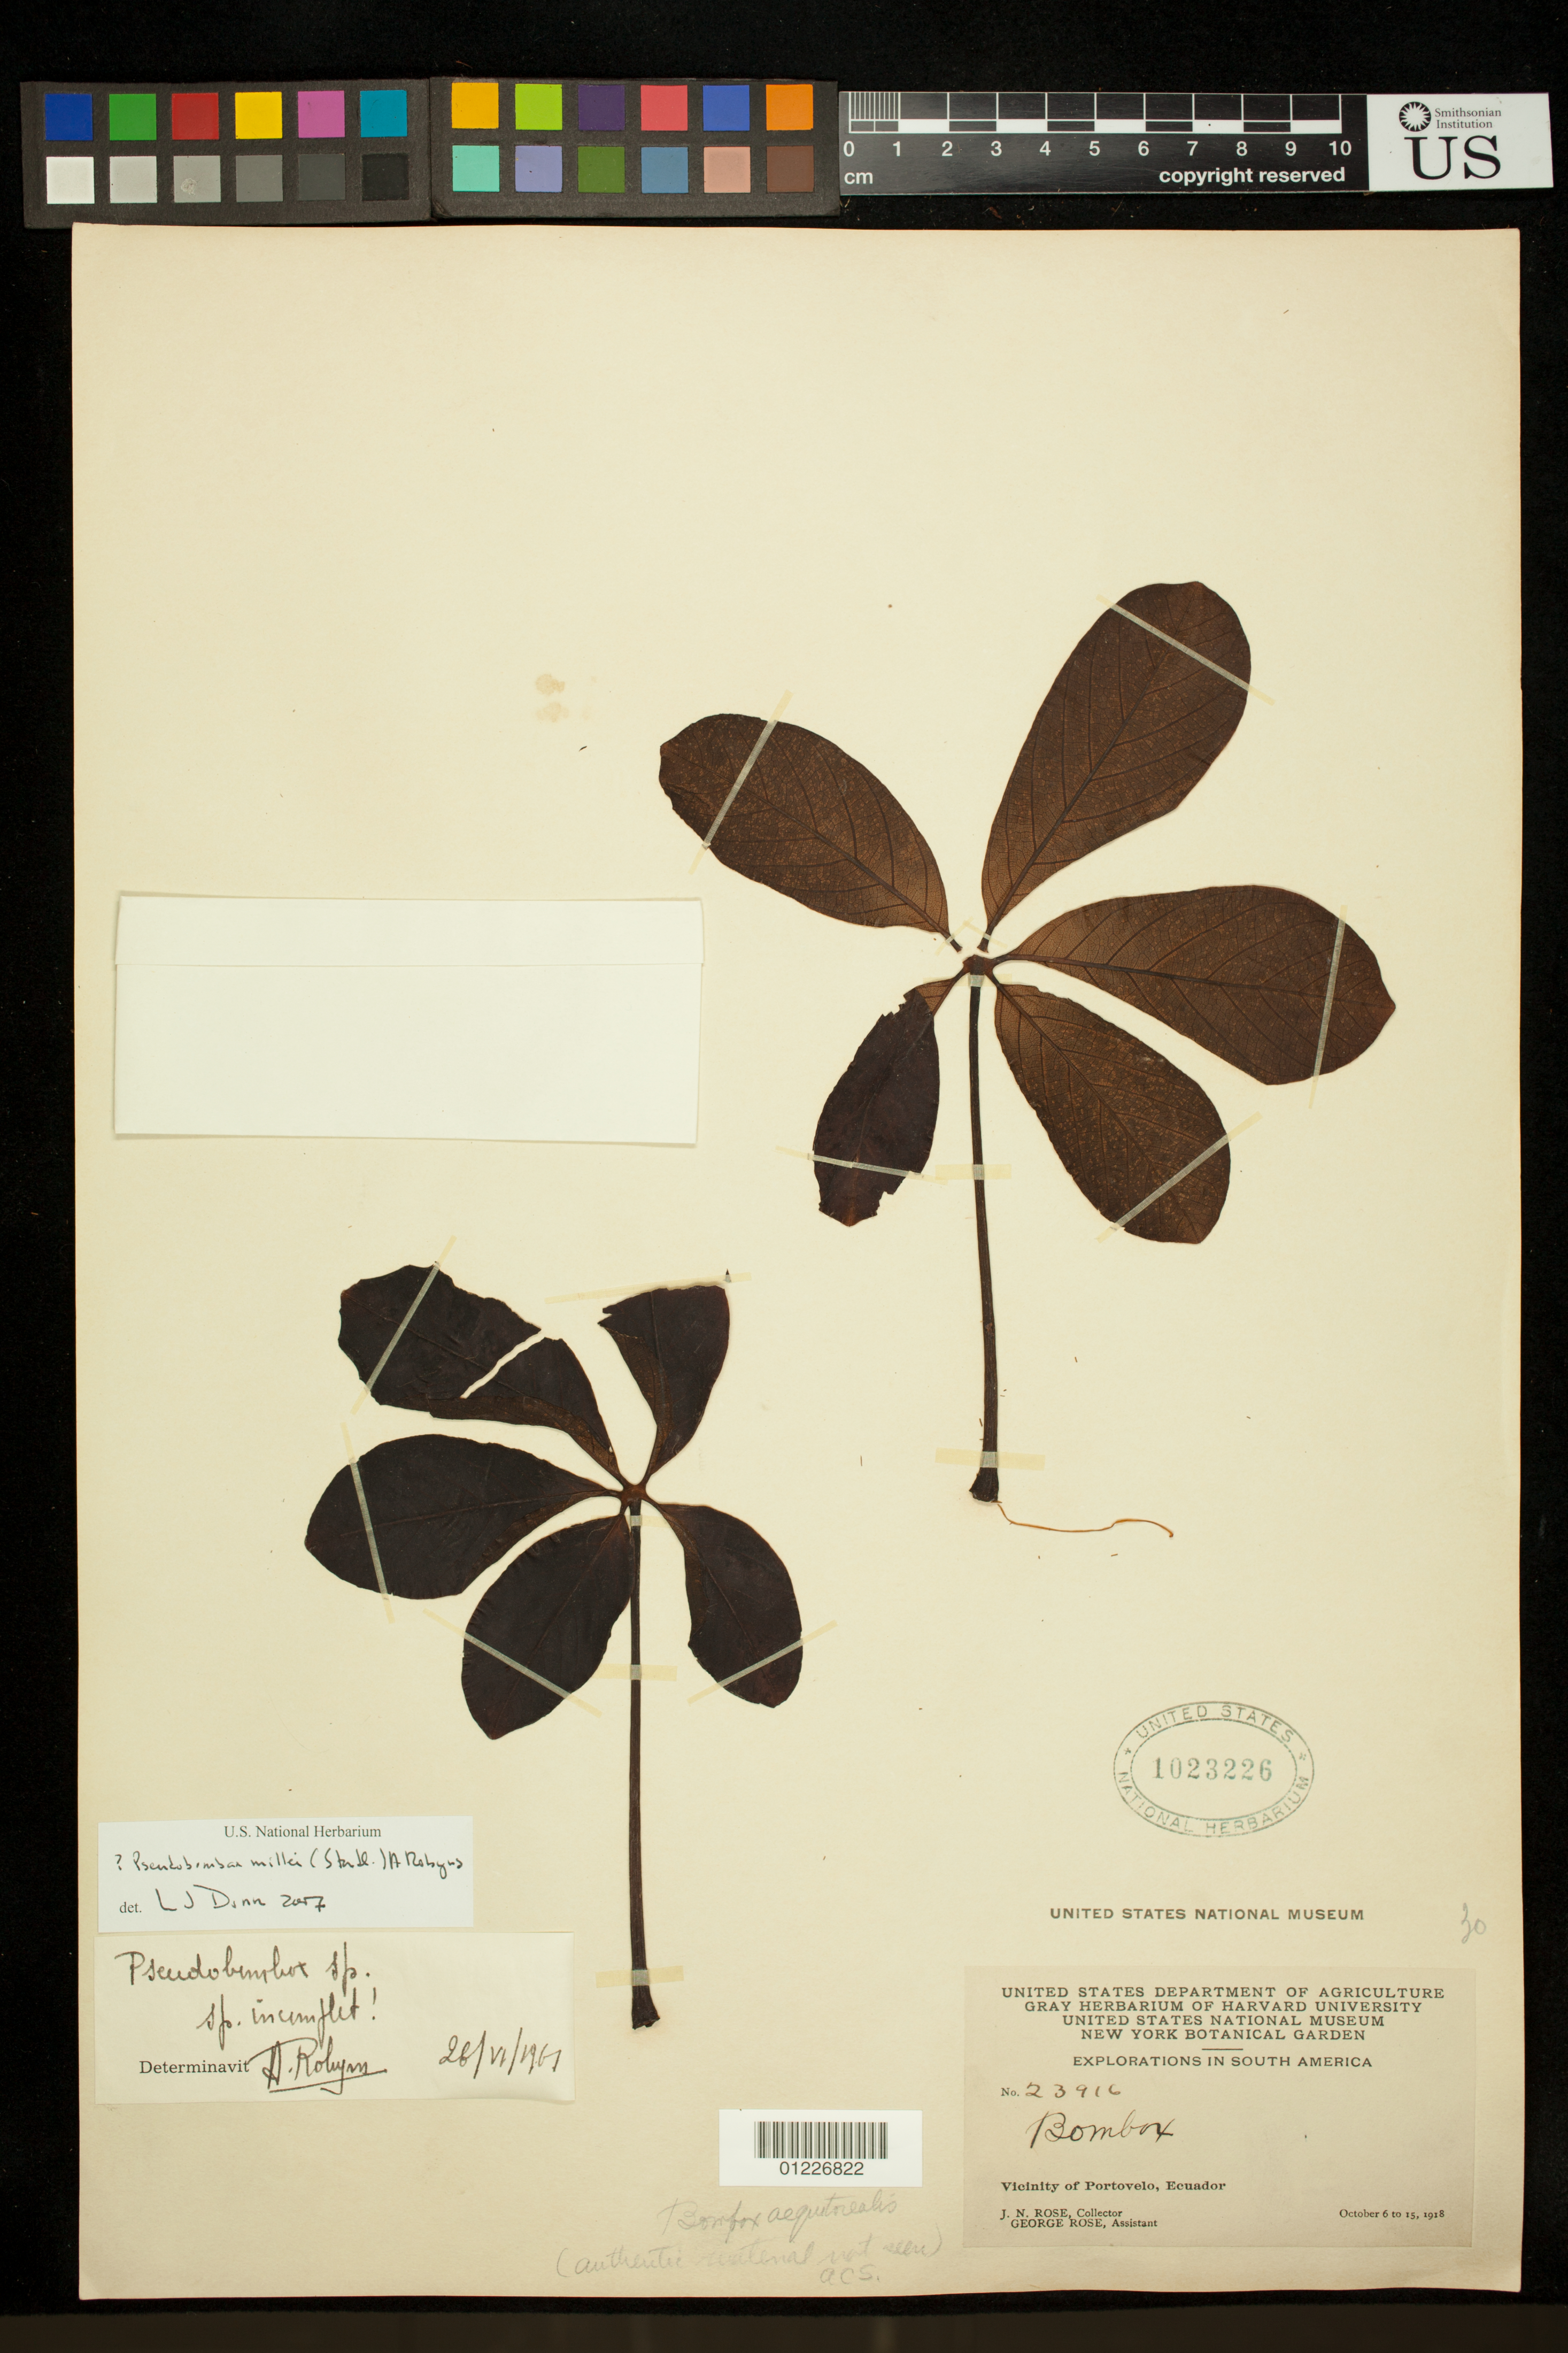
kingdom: Plantae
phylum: Tracheophyta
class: Magnoliopsida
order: Malvales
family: Malvaceae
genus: Pseudobombax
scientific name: Pseudobombax millei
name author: (Standl.) A. Robyns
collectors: J. N. Rose & G. Rose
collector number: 23916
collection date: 1918-10-06/1918-10-15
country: Ecuador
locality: Vicinity of Portovelo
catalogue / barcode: US 1023226